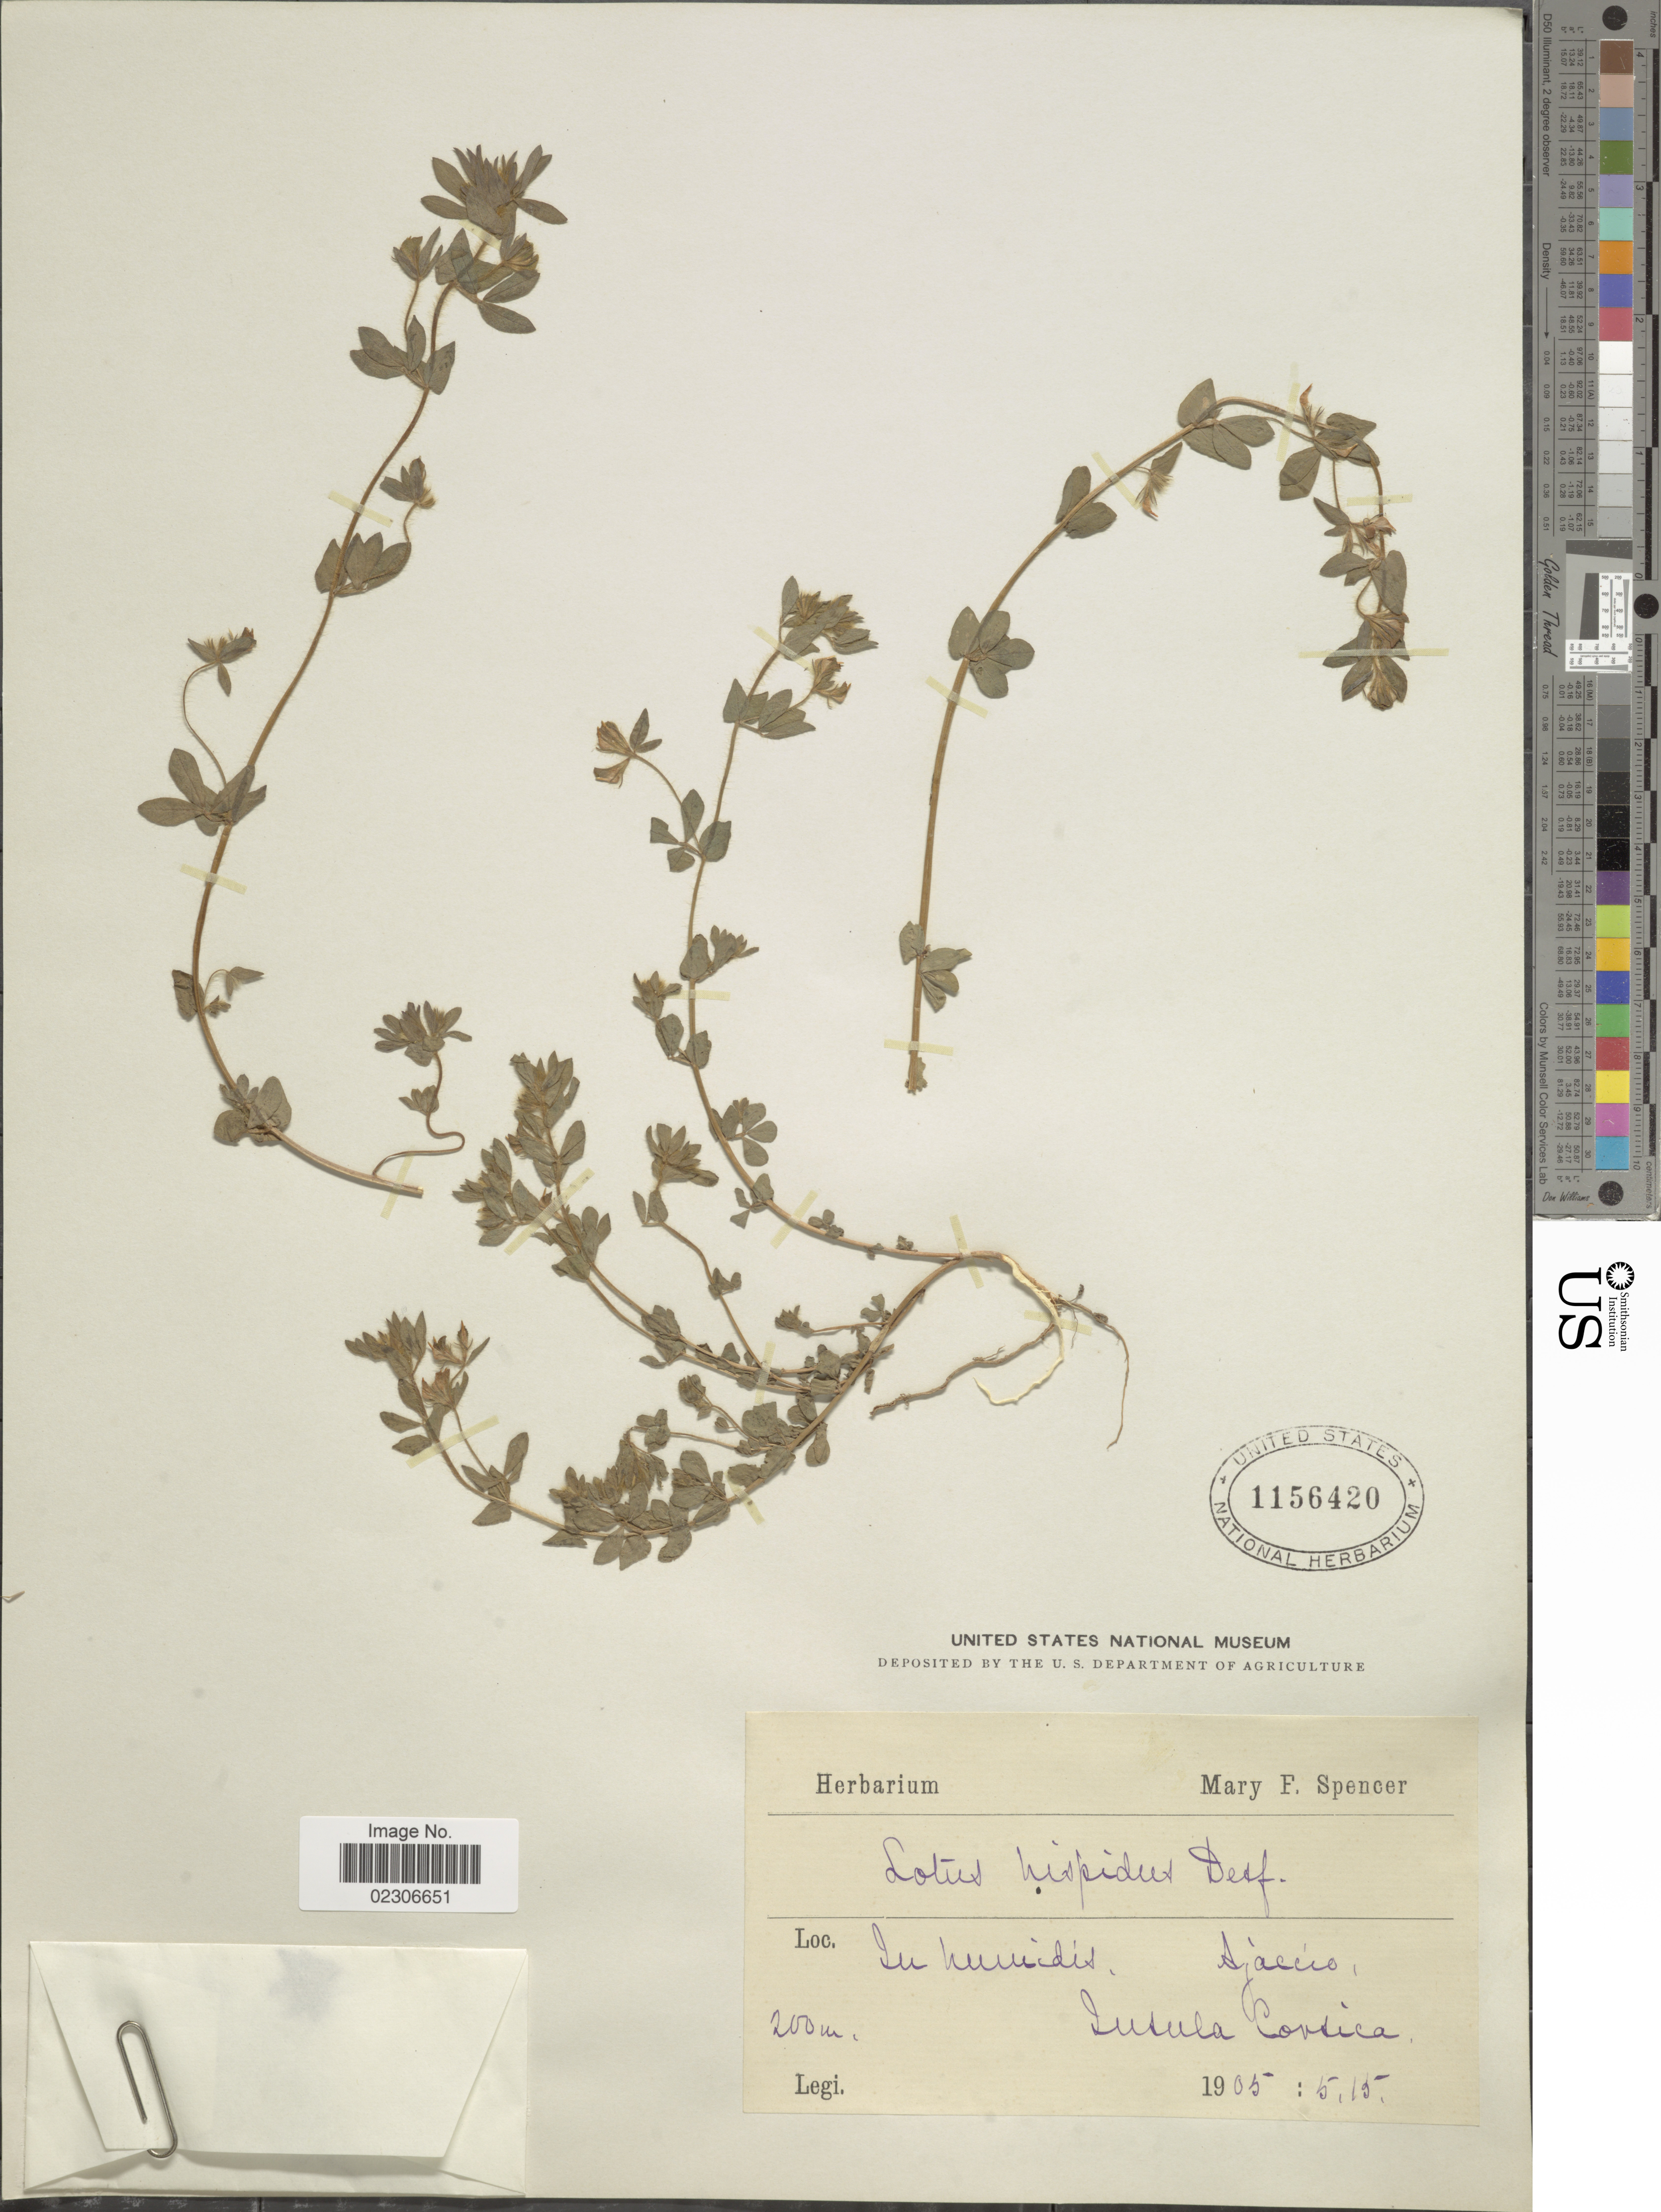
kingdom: Plantae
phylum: Tracheophyta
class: Magnoliopsida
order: Fabales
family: Fabaceae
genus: Lotus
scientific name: Lotus hispidus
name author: DC.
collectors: M. Spencer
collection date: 1905-05-15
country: France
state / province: Corsica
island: Corse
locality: Ajaccio, Susula [interpreted]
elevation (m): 200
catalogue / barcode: US 1156420